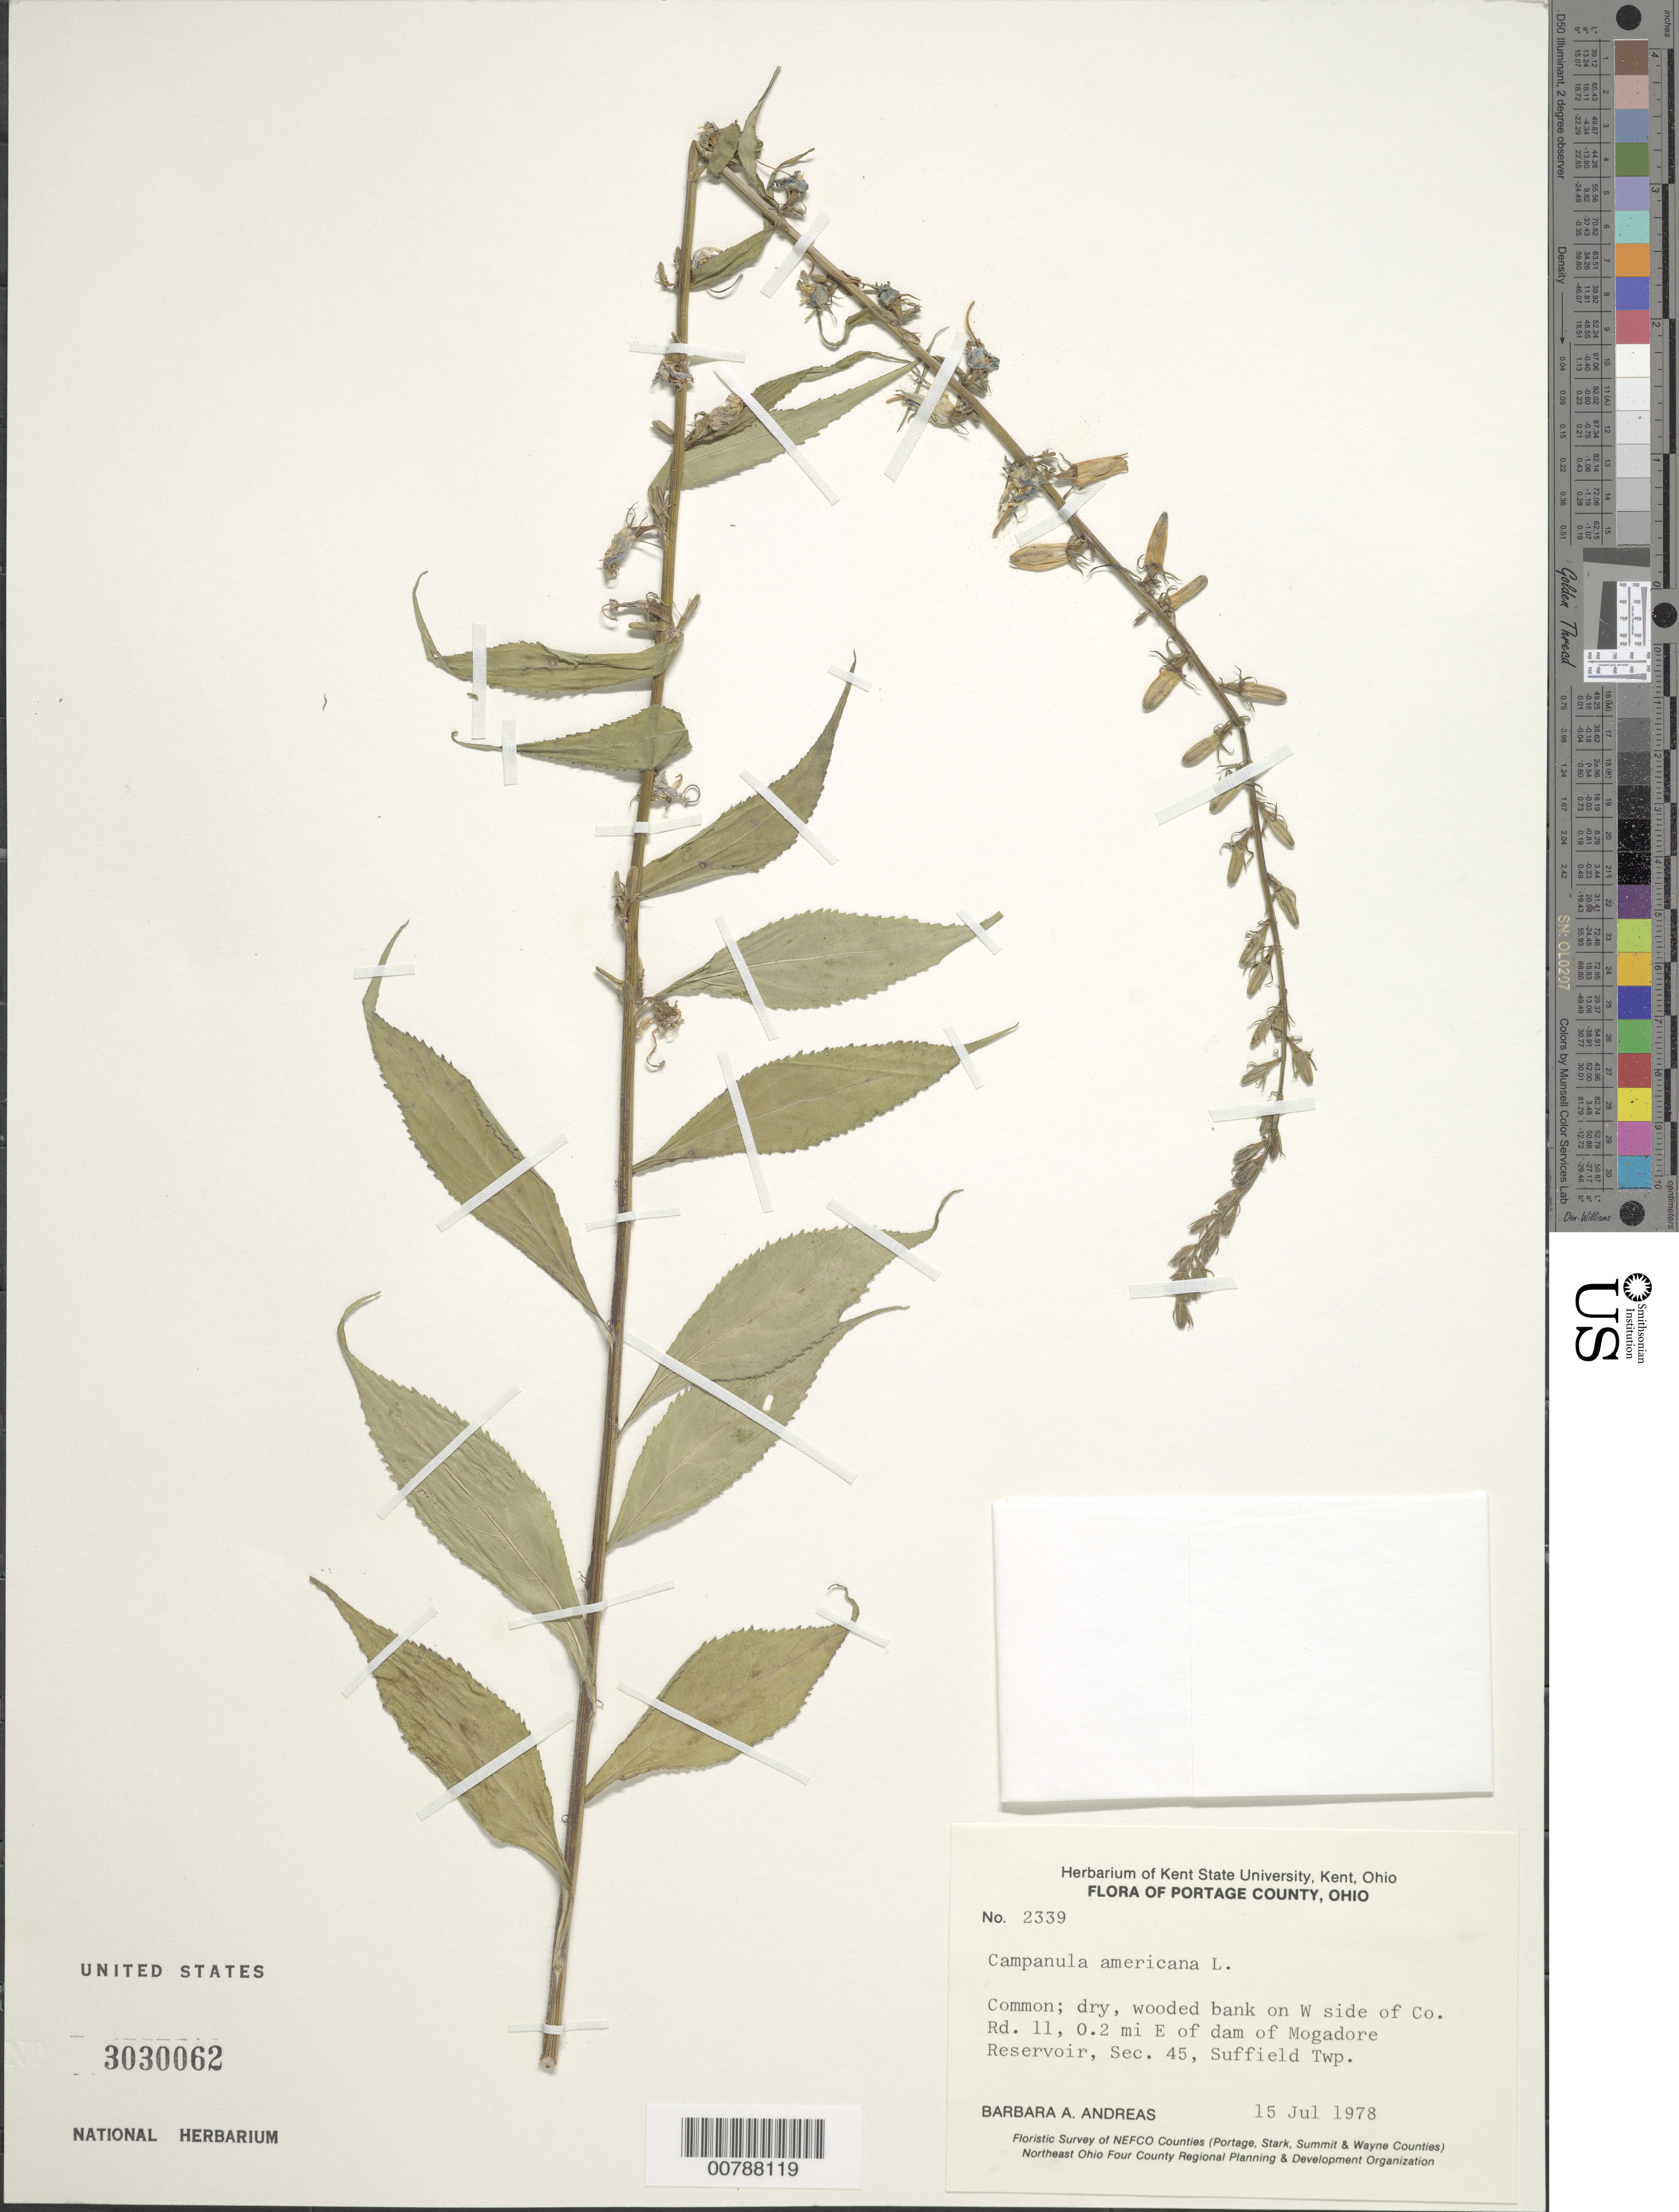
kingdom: Plantae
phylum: Tracheophyta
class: Magnoliopsida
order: Asterales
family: Campanulaceae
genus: Campanula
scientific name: Campanula americana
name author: L.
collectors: B. A. Andreas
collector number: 2339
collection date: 1978-07-15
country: United States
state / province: Ohio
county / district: Portage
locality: W side of Co. Rd. 11, 0.2 mi. E of dam of Mogadore Reservoir, Sec. 45, Suffield Twp.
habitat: Dry wooded bank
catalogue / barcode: US 3030062